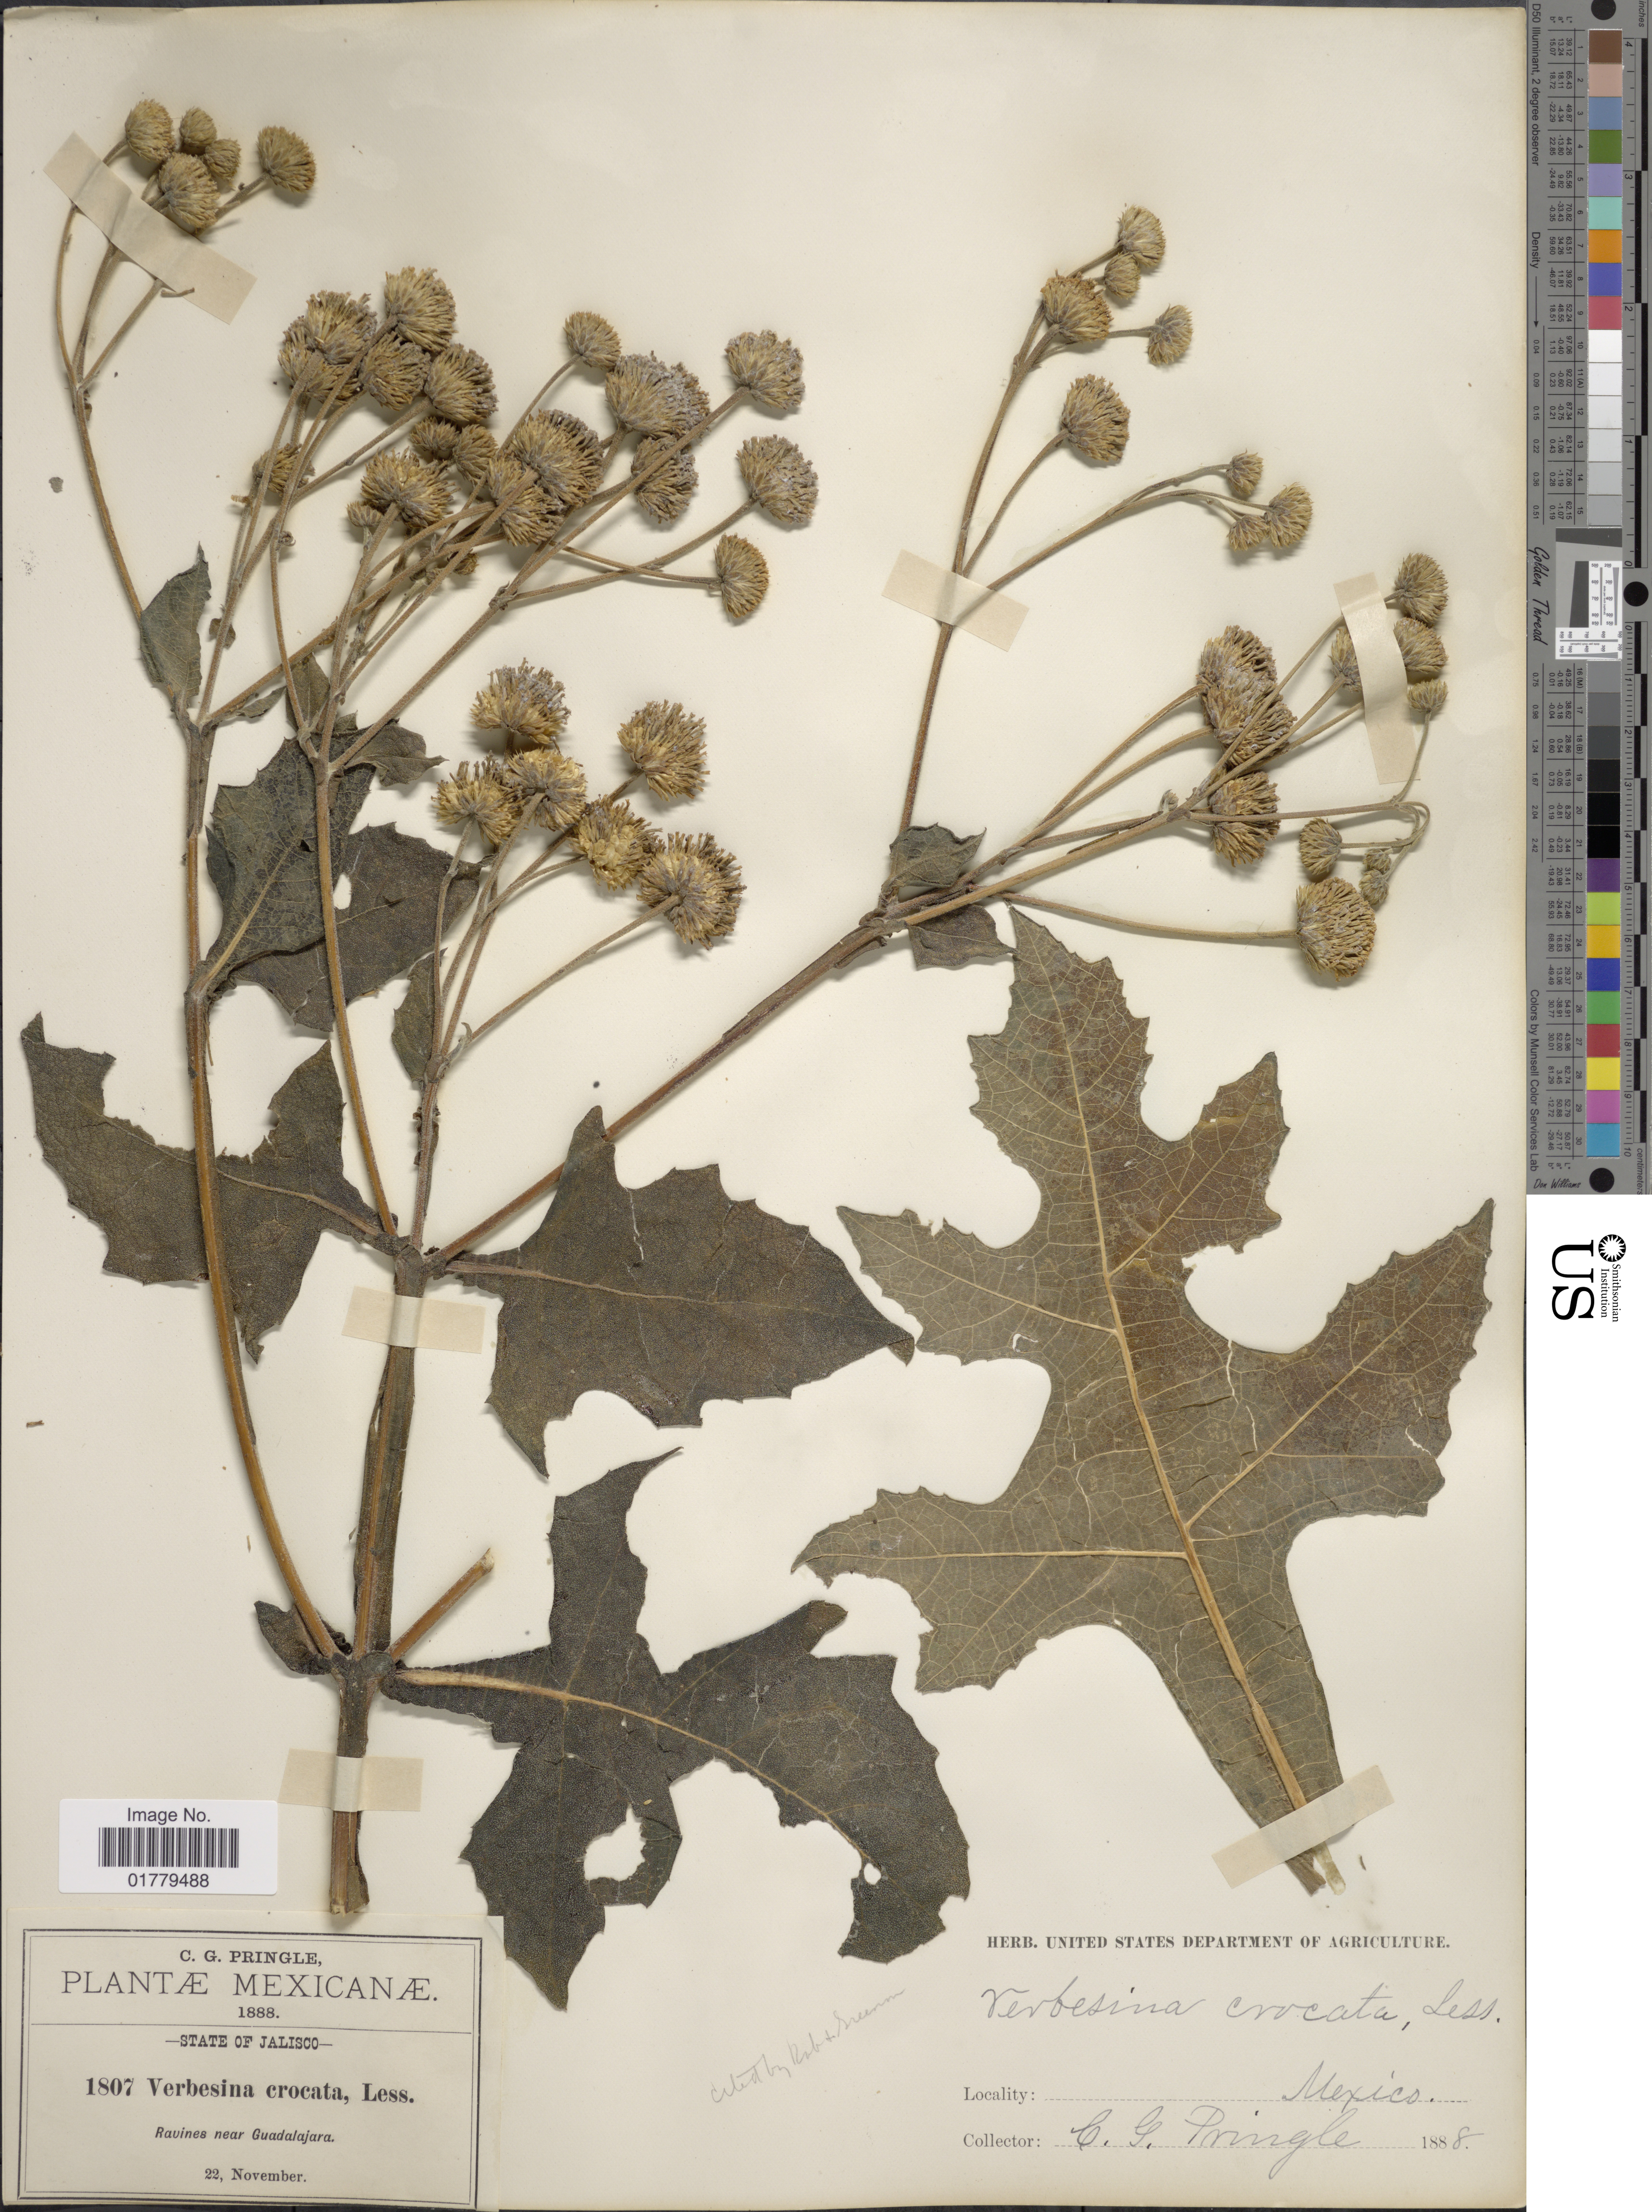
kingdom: Plantae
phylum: Tracheophyta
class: Magnoliopsida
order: Asterales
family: Asteraceae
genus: Verbesina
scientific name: Verbesina crocata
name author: (Cav.) Less.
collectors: C. G. Pringle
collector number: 1807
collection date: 1888-11-22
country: Mexico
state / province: Jalisco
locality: State of Jalisco. Ravines near Guadalajara